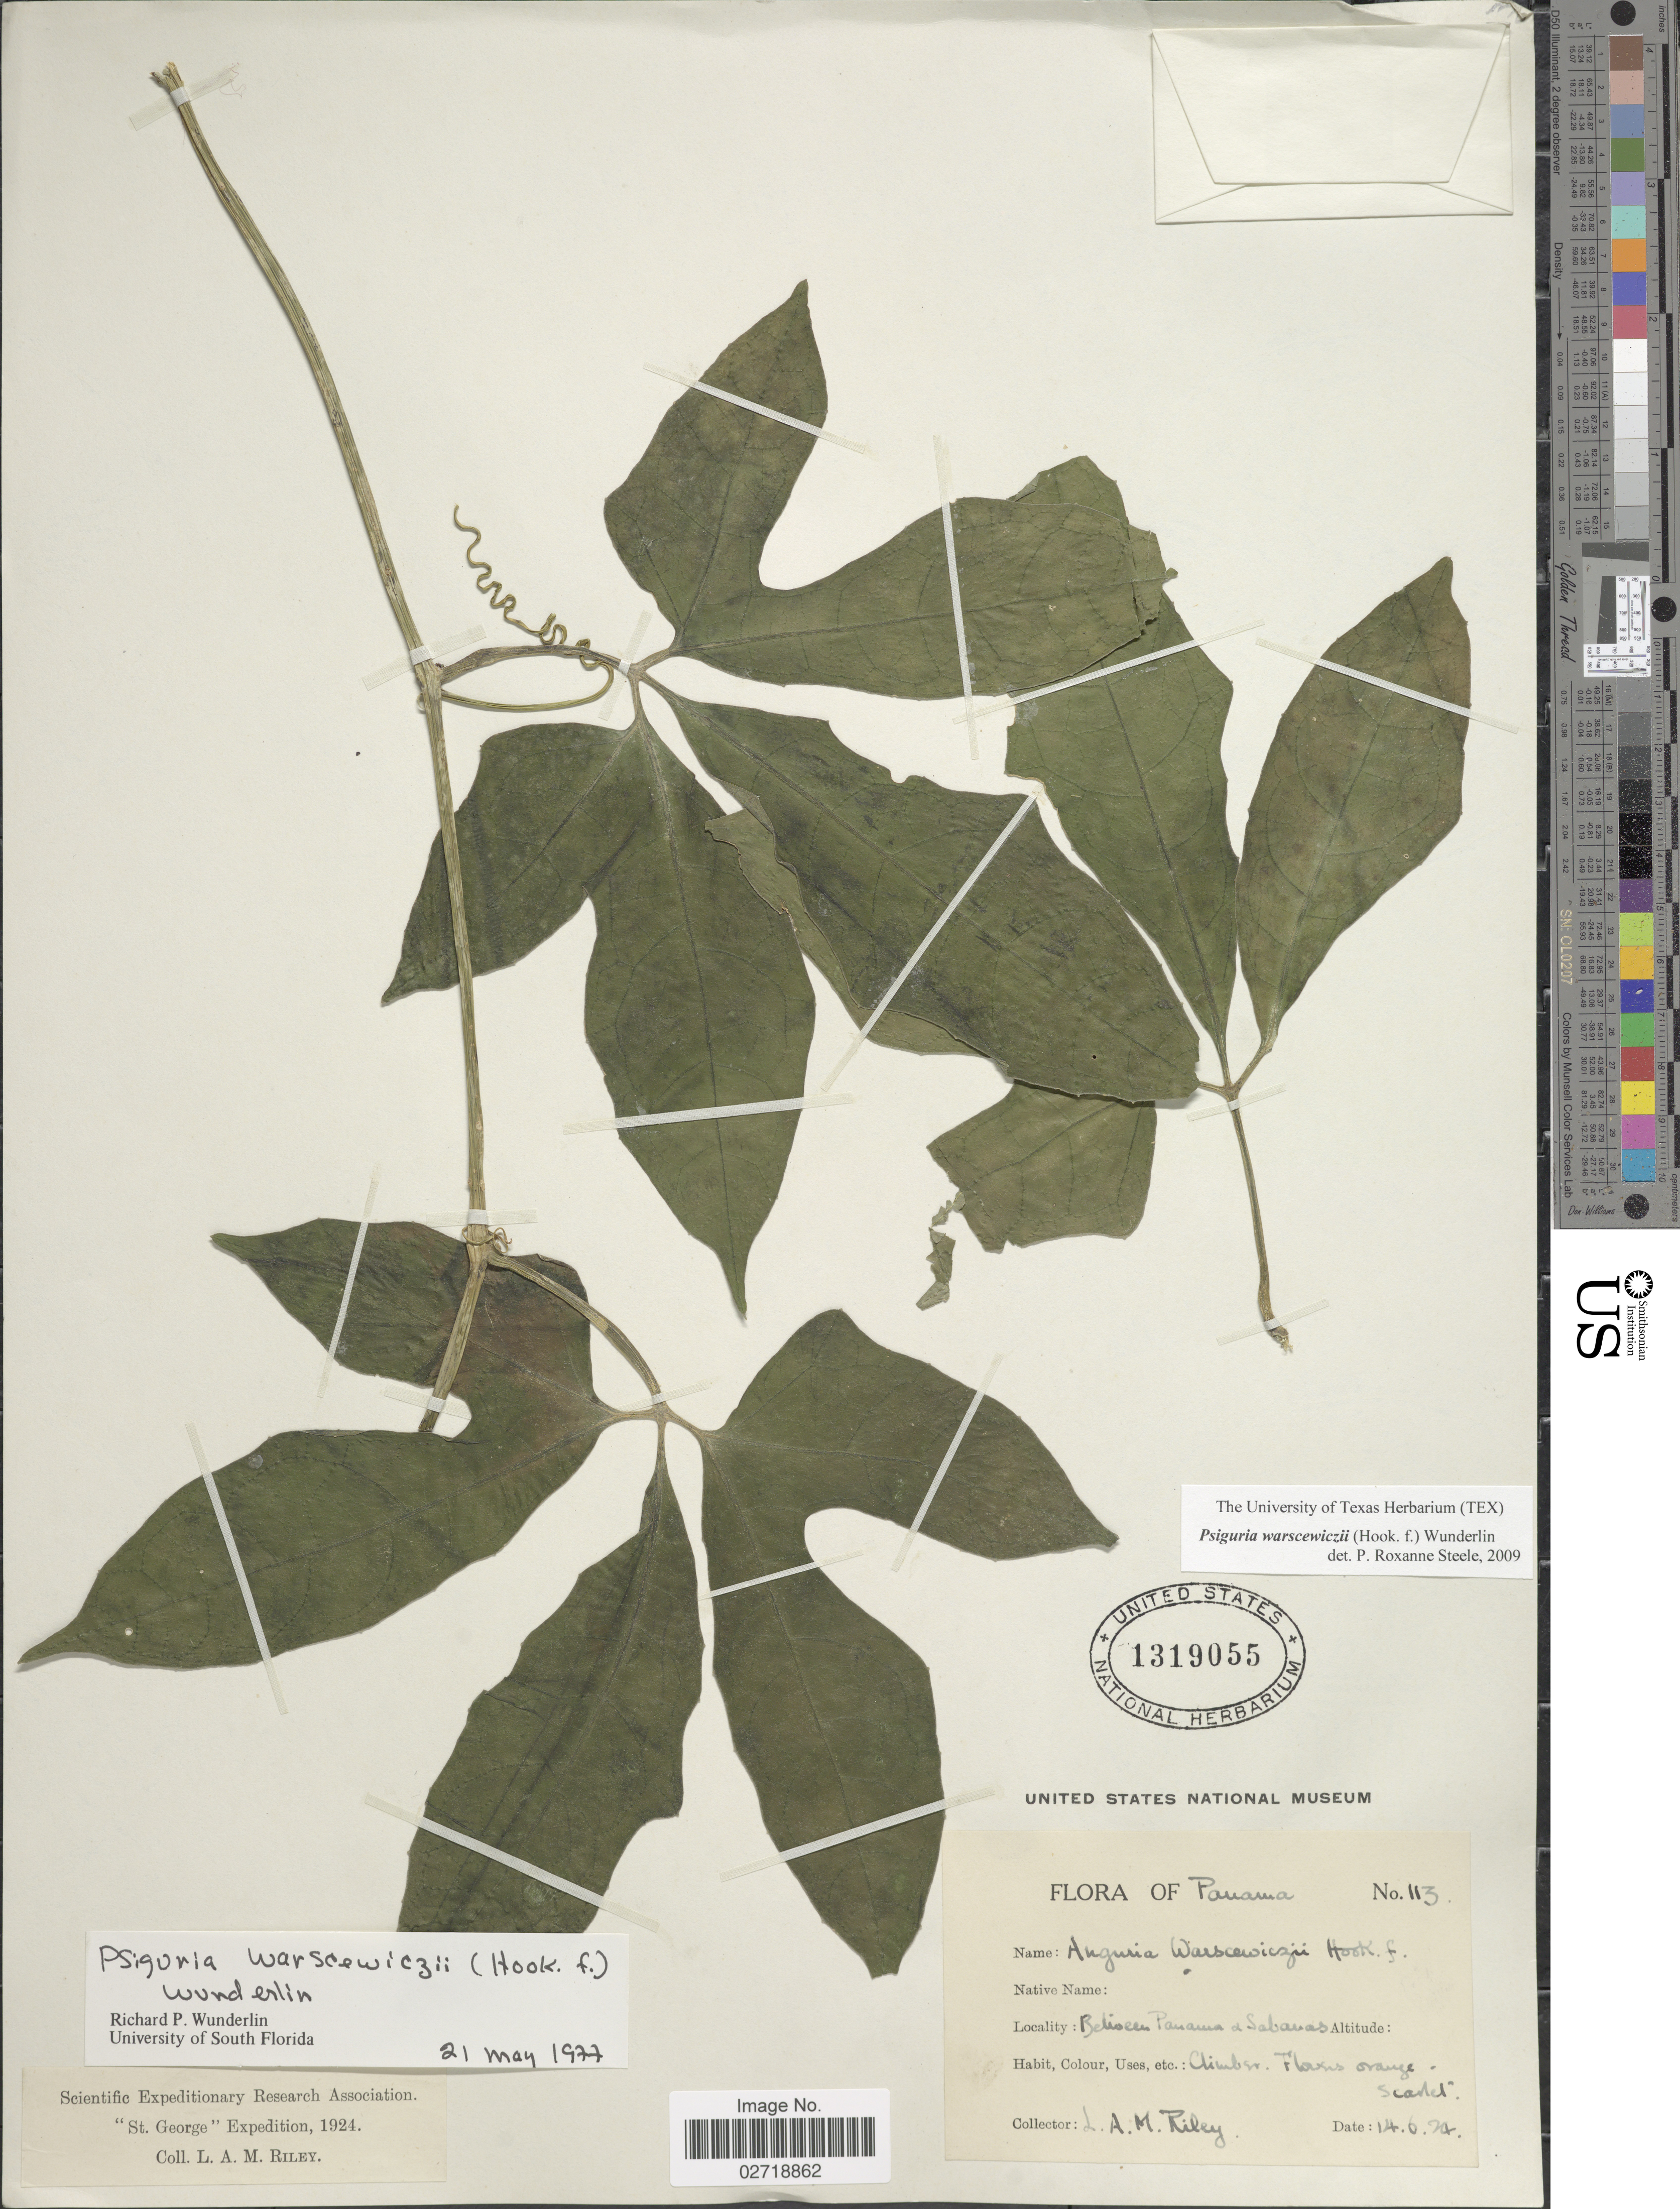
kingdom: Plantae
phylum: Tracheophyta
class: Magnoliopsida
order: Cucurbitales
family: Cucurbitaceae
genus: Psiguria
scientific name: Psiguria warscewiczii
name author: (Hook. f.) Wunderlin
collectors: L. A. M. Riley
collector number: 113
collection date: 1924-06-14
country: Panama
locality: Between Panama & Sabanas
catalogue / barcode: US 1319055